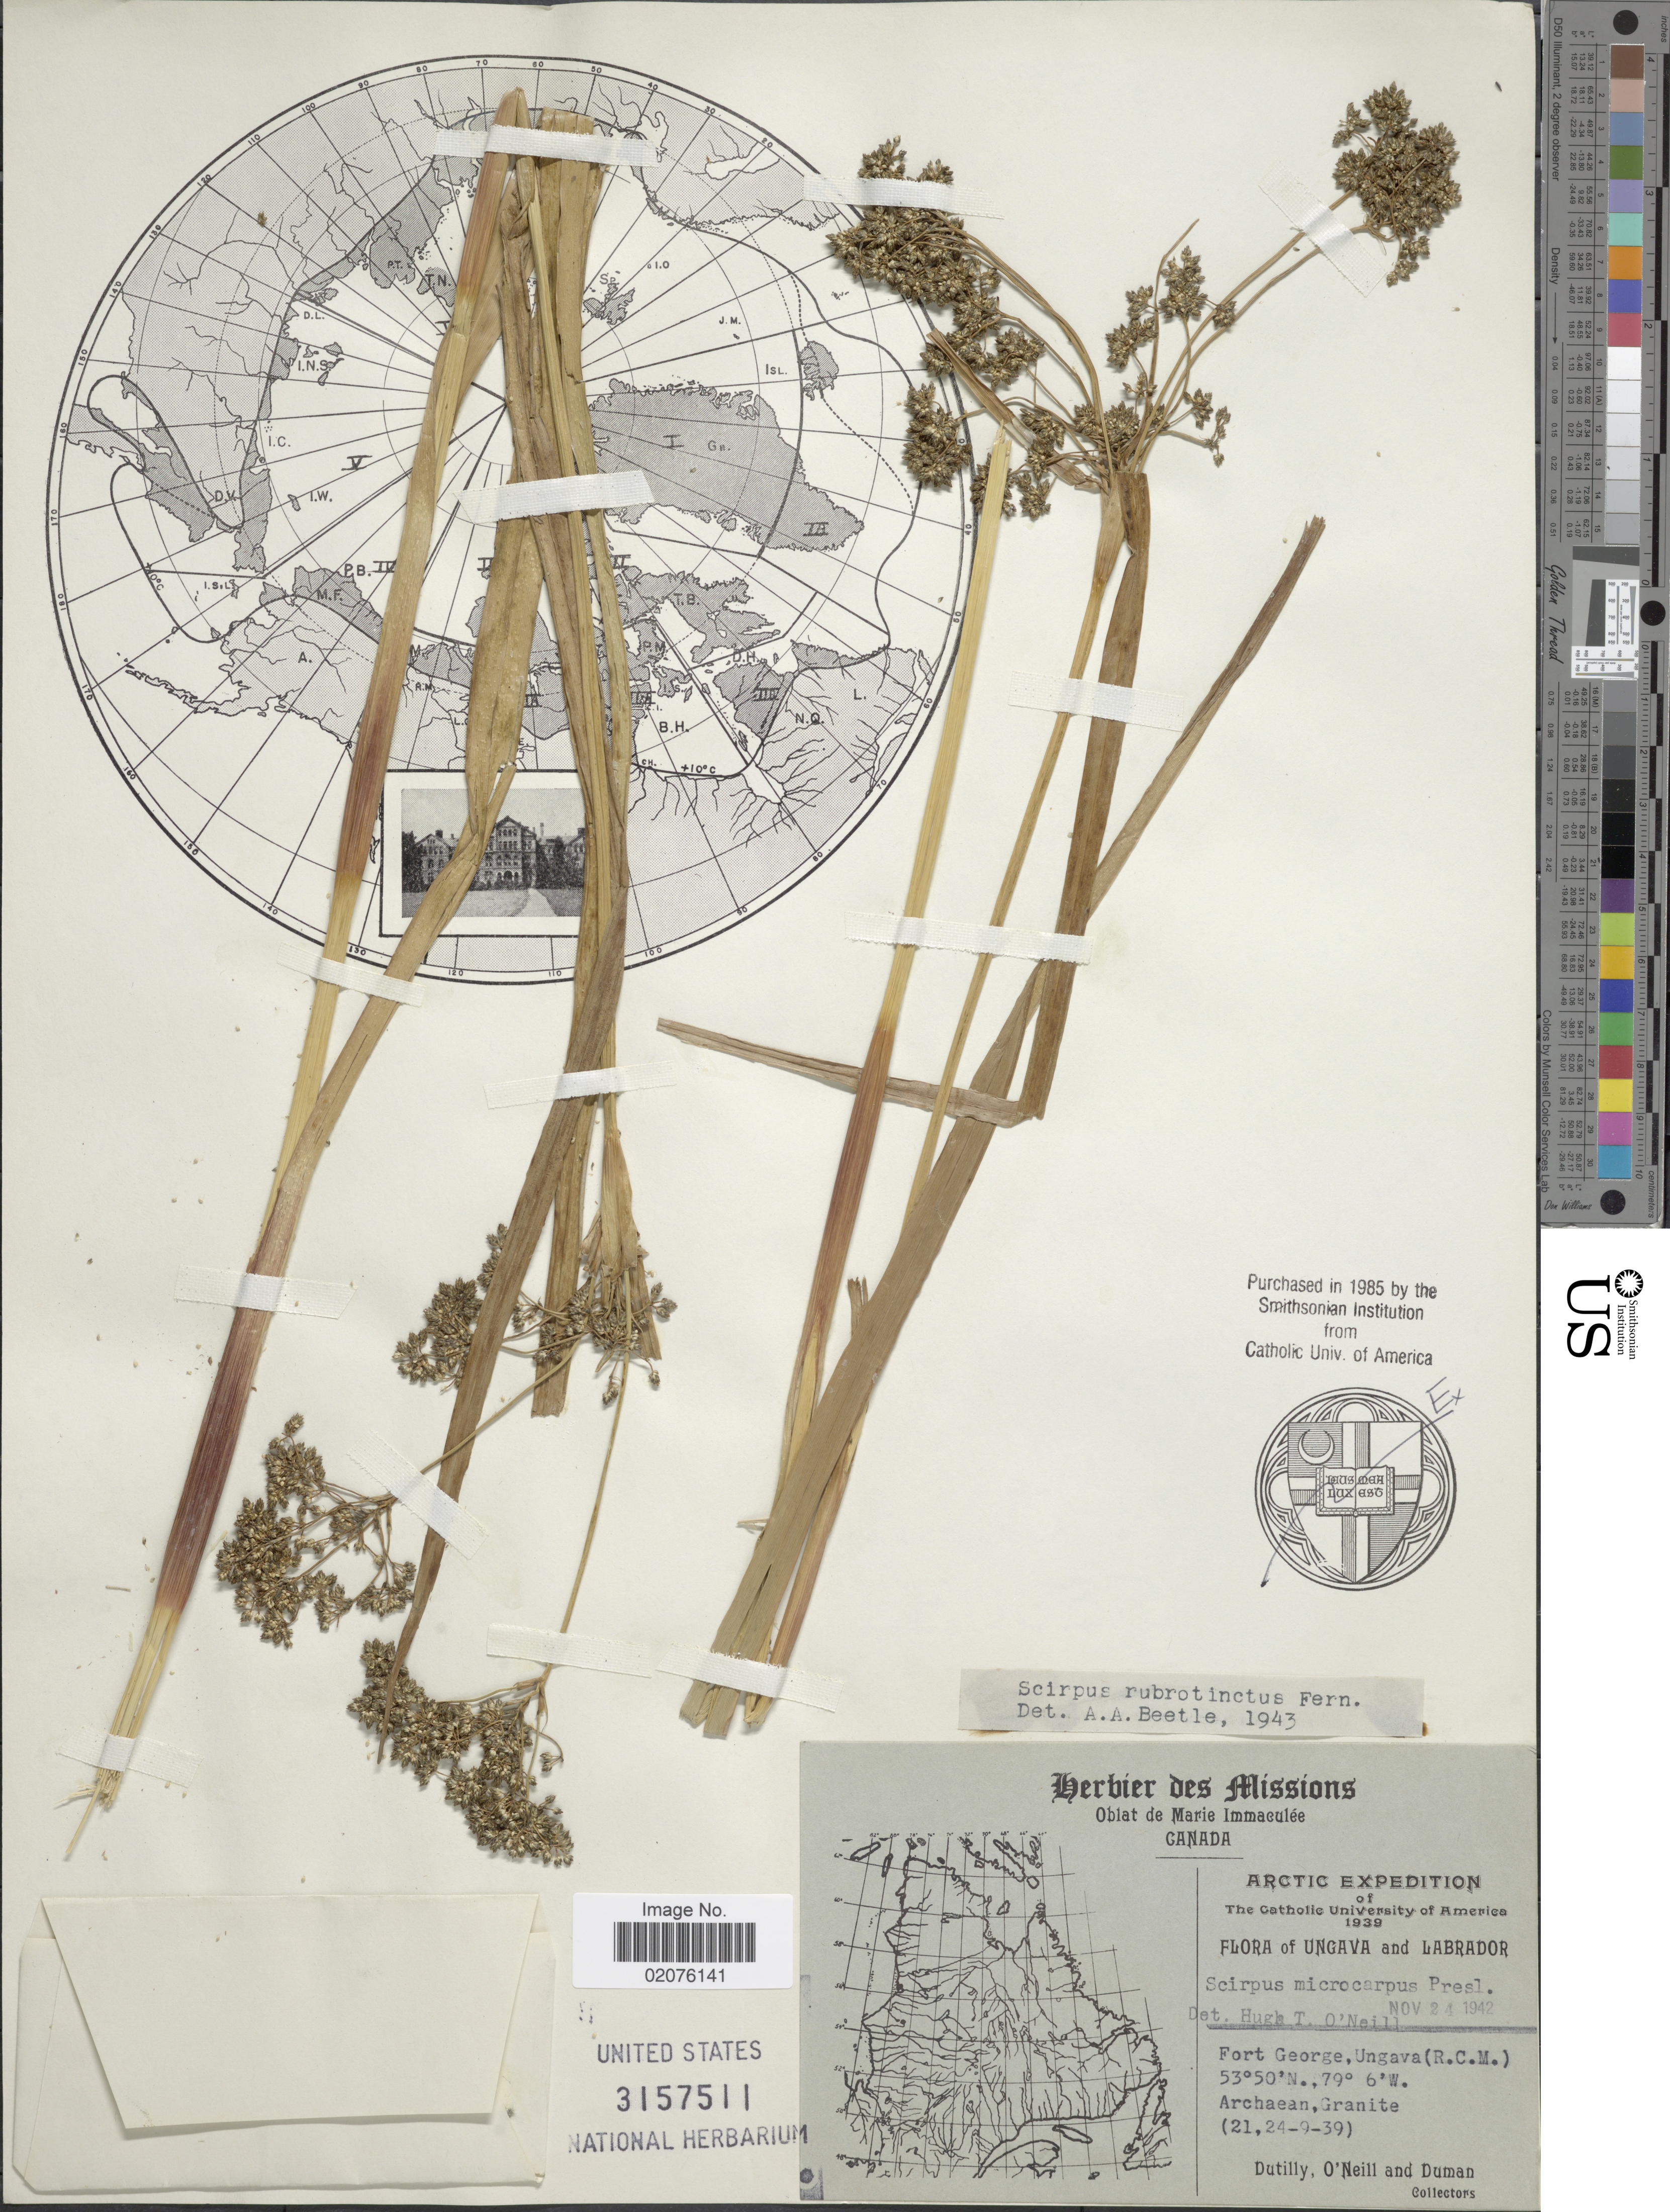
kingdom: Plantae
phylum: Tracheophyta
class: Liliopsida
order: Poales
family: Cyperaceae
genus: Scirpus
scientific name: Scirpus microcarpus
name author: J. Presl & C. Presl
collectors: -. Dutilly, O' Neill & -. Duman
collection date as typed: Transcribed d/m/y: 21/9/39 to 24/9/39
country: Canada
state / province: Newfoundland and Labrador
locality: Arctic, Ungava and Labrador. Fort George, Ungava (R. C. M.). Archaean, Granite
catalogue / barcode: US 3157511